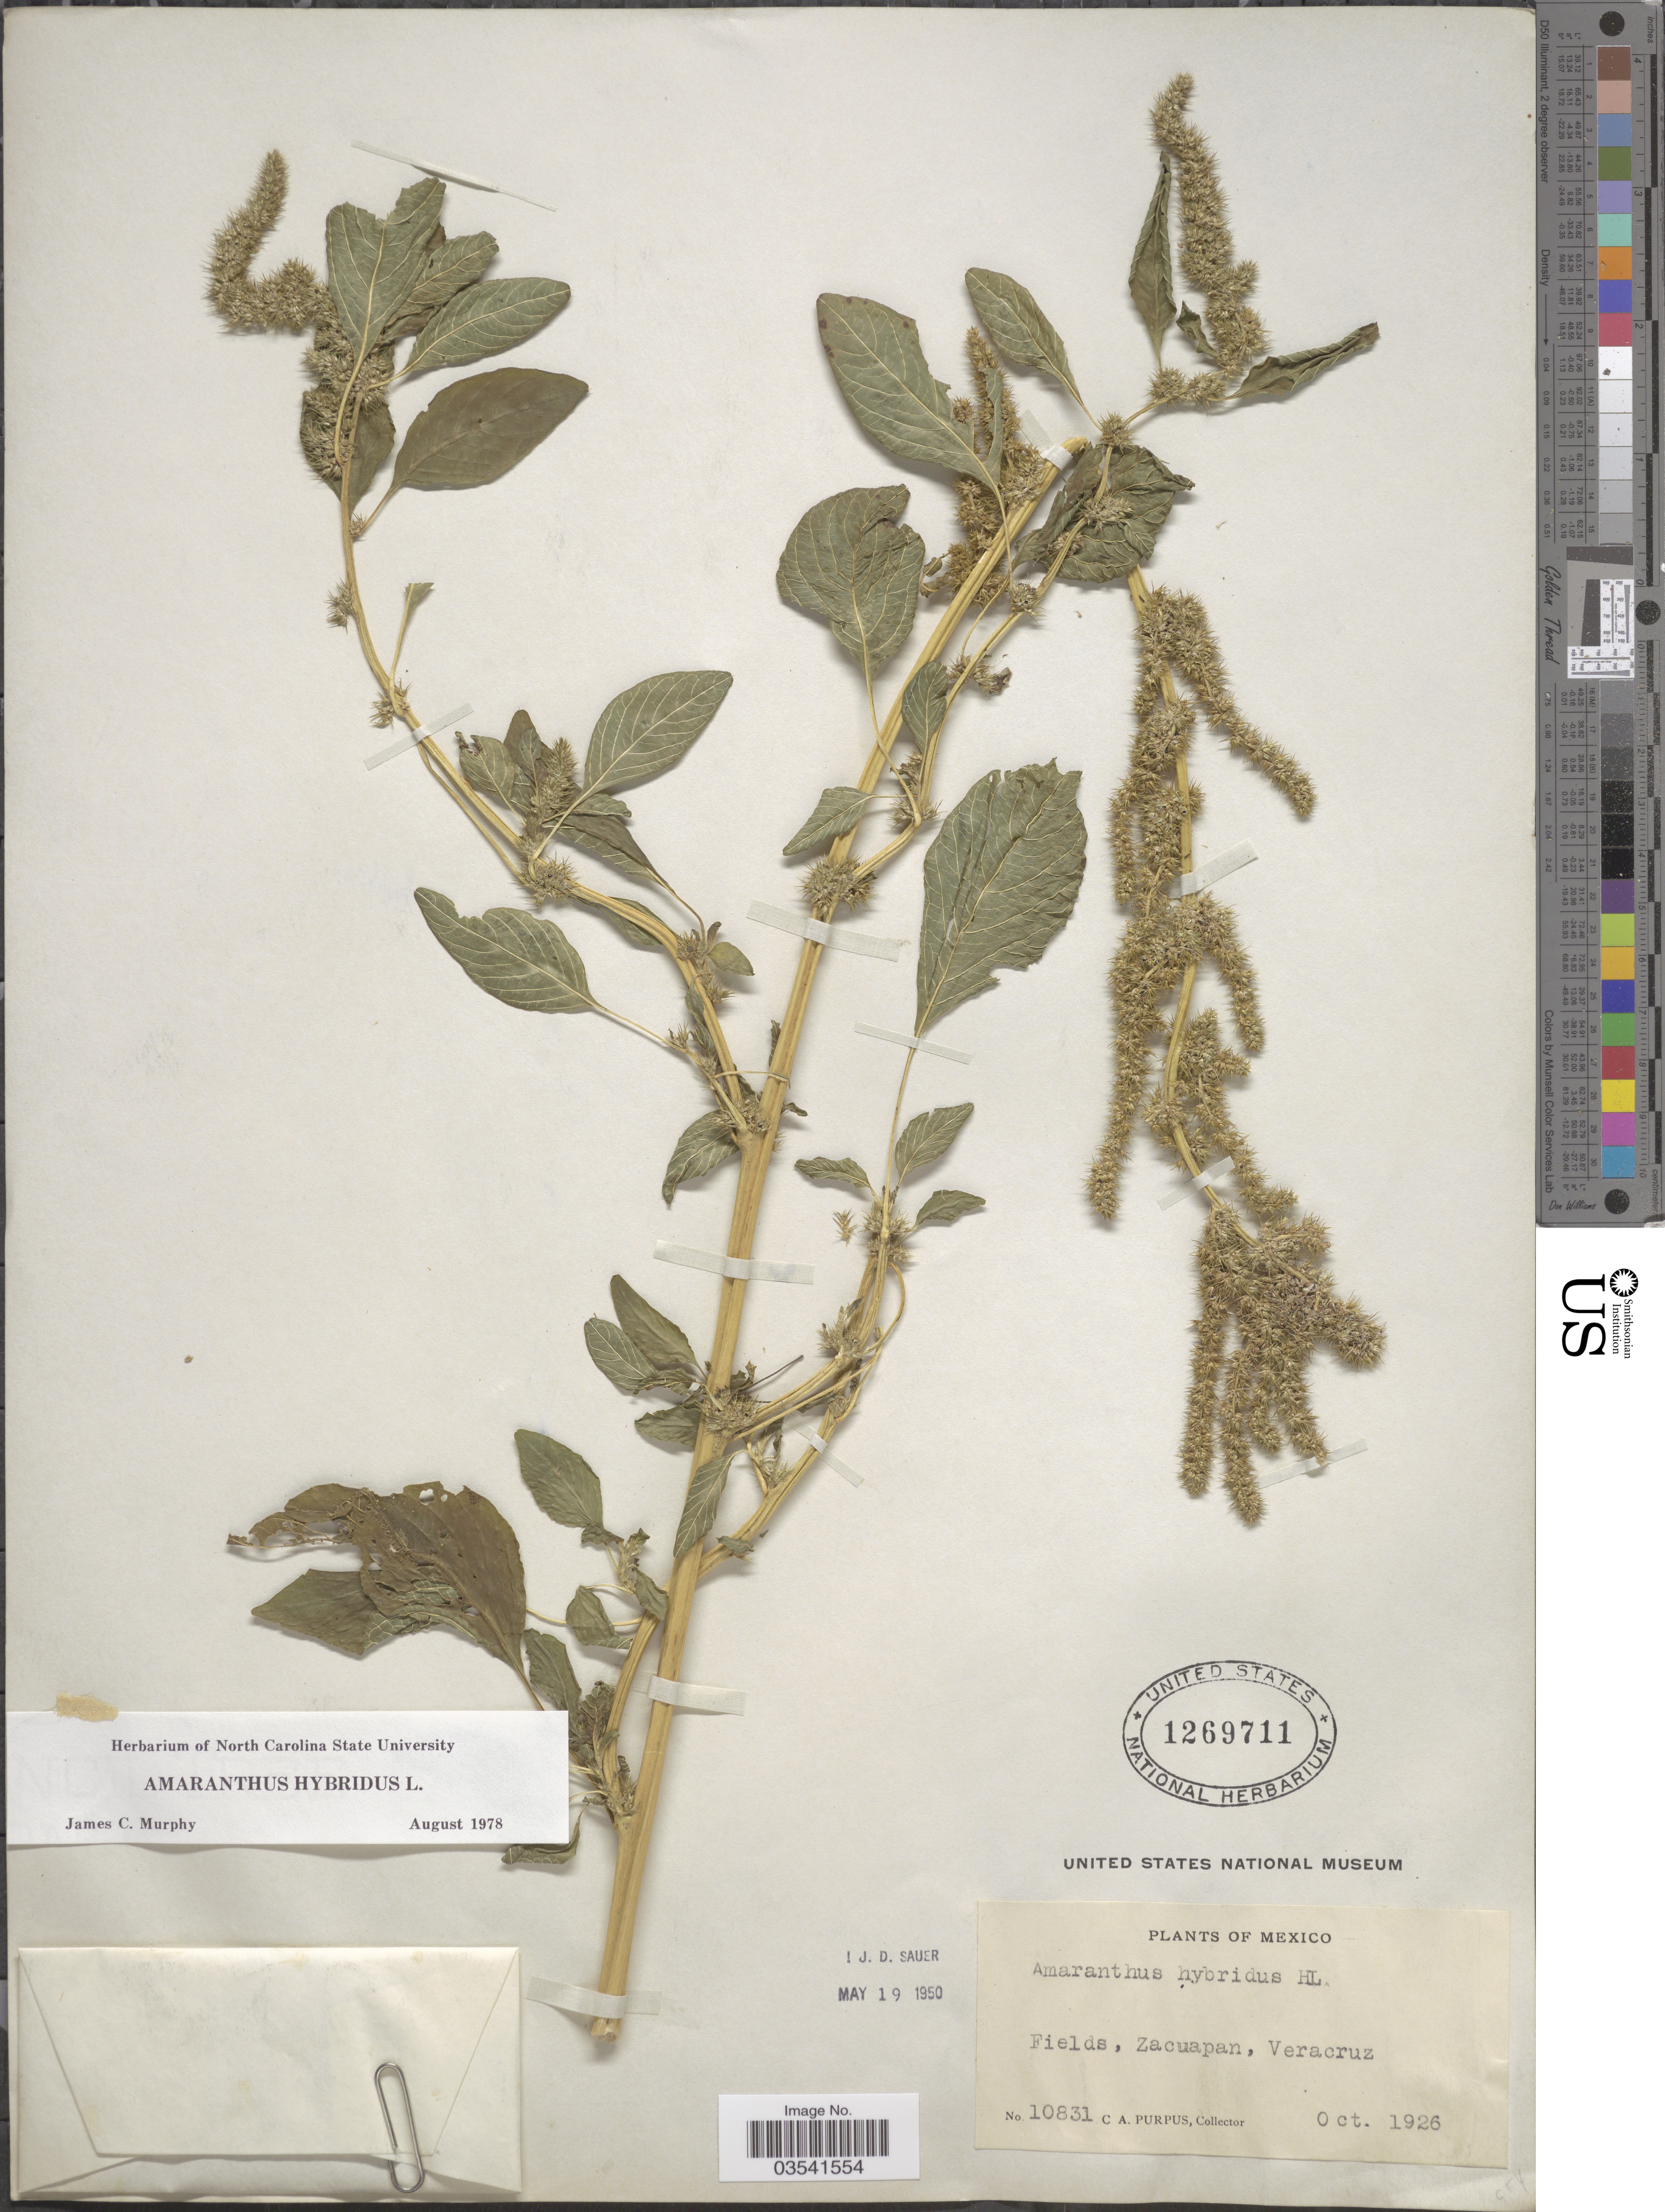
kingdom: Plantae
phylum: Tracheophyta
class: Magnoliopsida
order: Caryophyllales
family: Amaranthaceae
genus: Amaranthus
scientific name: Amaranthus hybridus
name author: L.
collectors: C. A. Purpus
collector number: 10831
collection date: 1926-10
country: Mexico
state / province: Veracruz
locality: Zacuapan, Veracruz.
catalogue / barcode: US 1269711